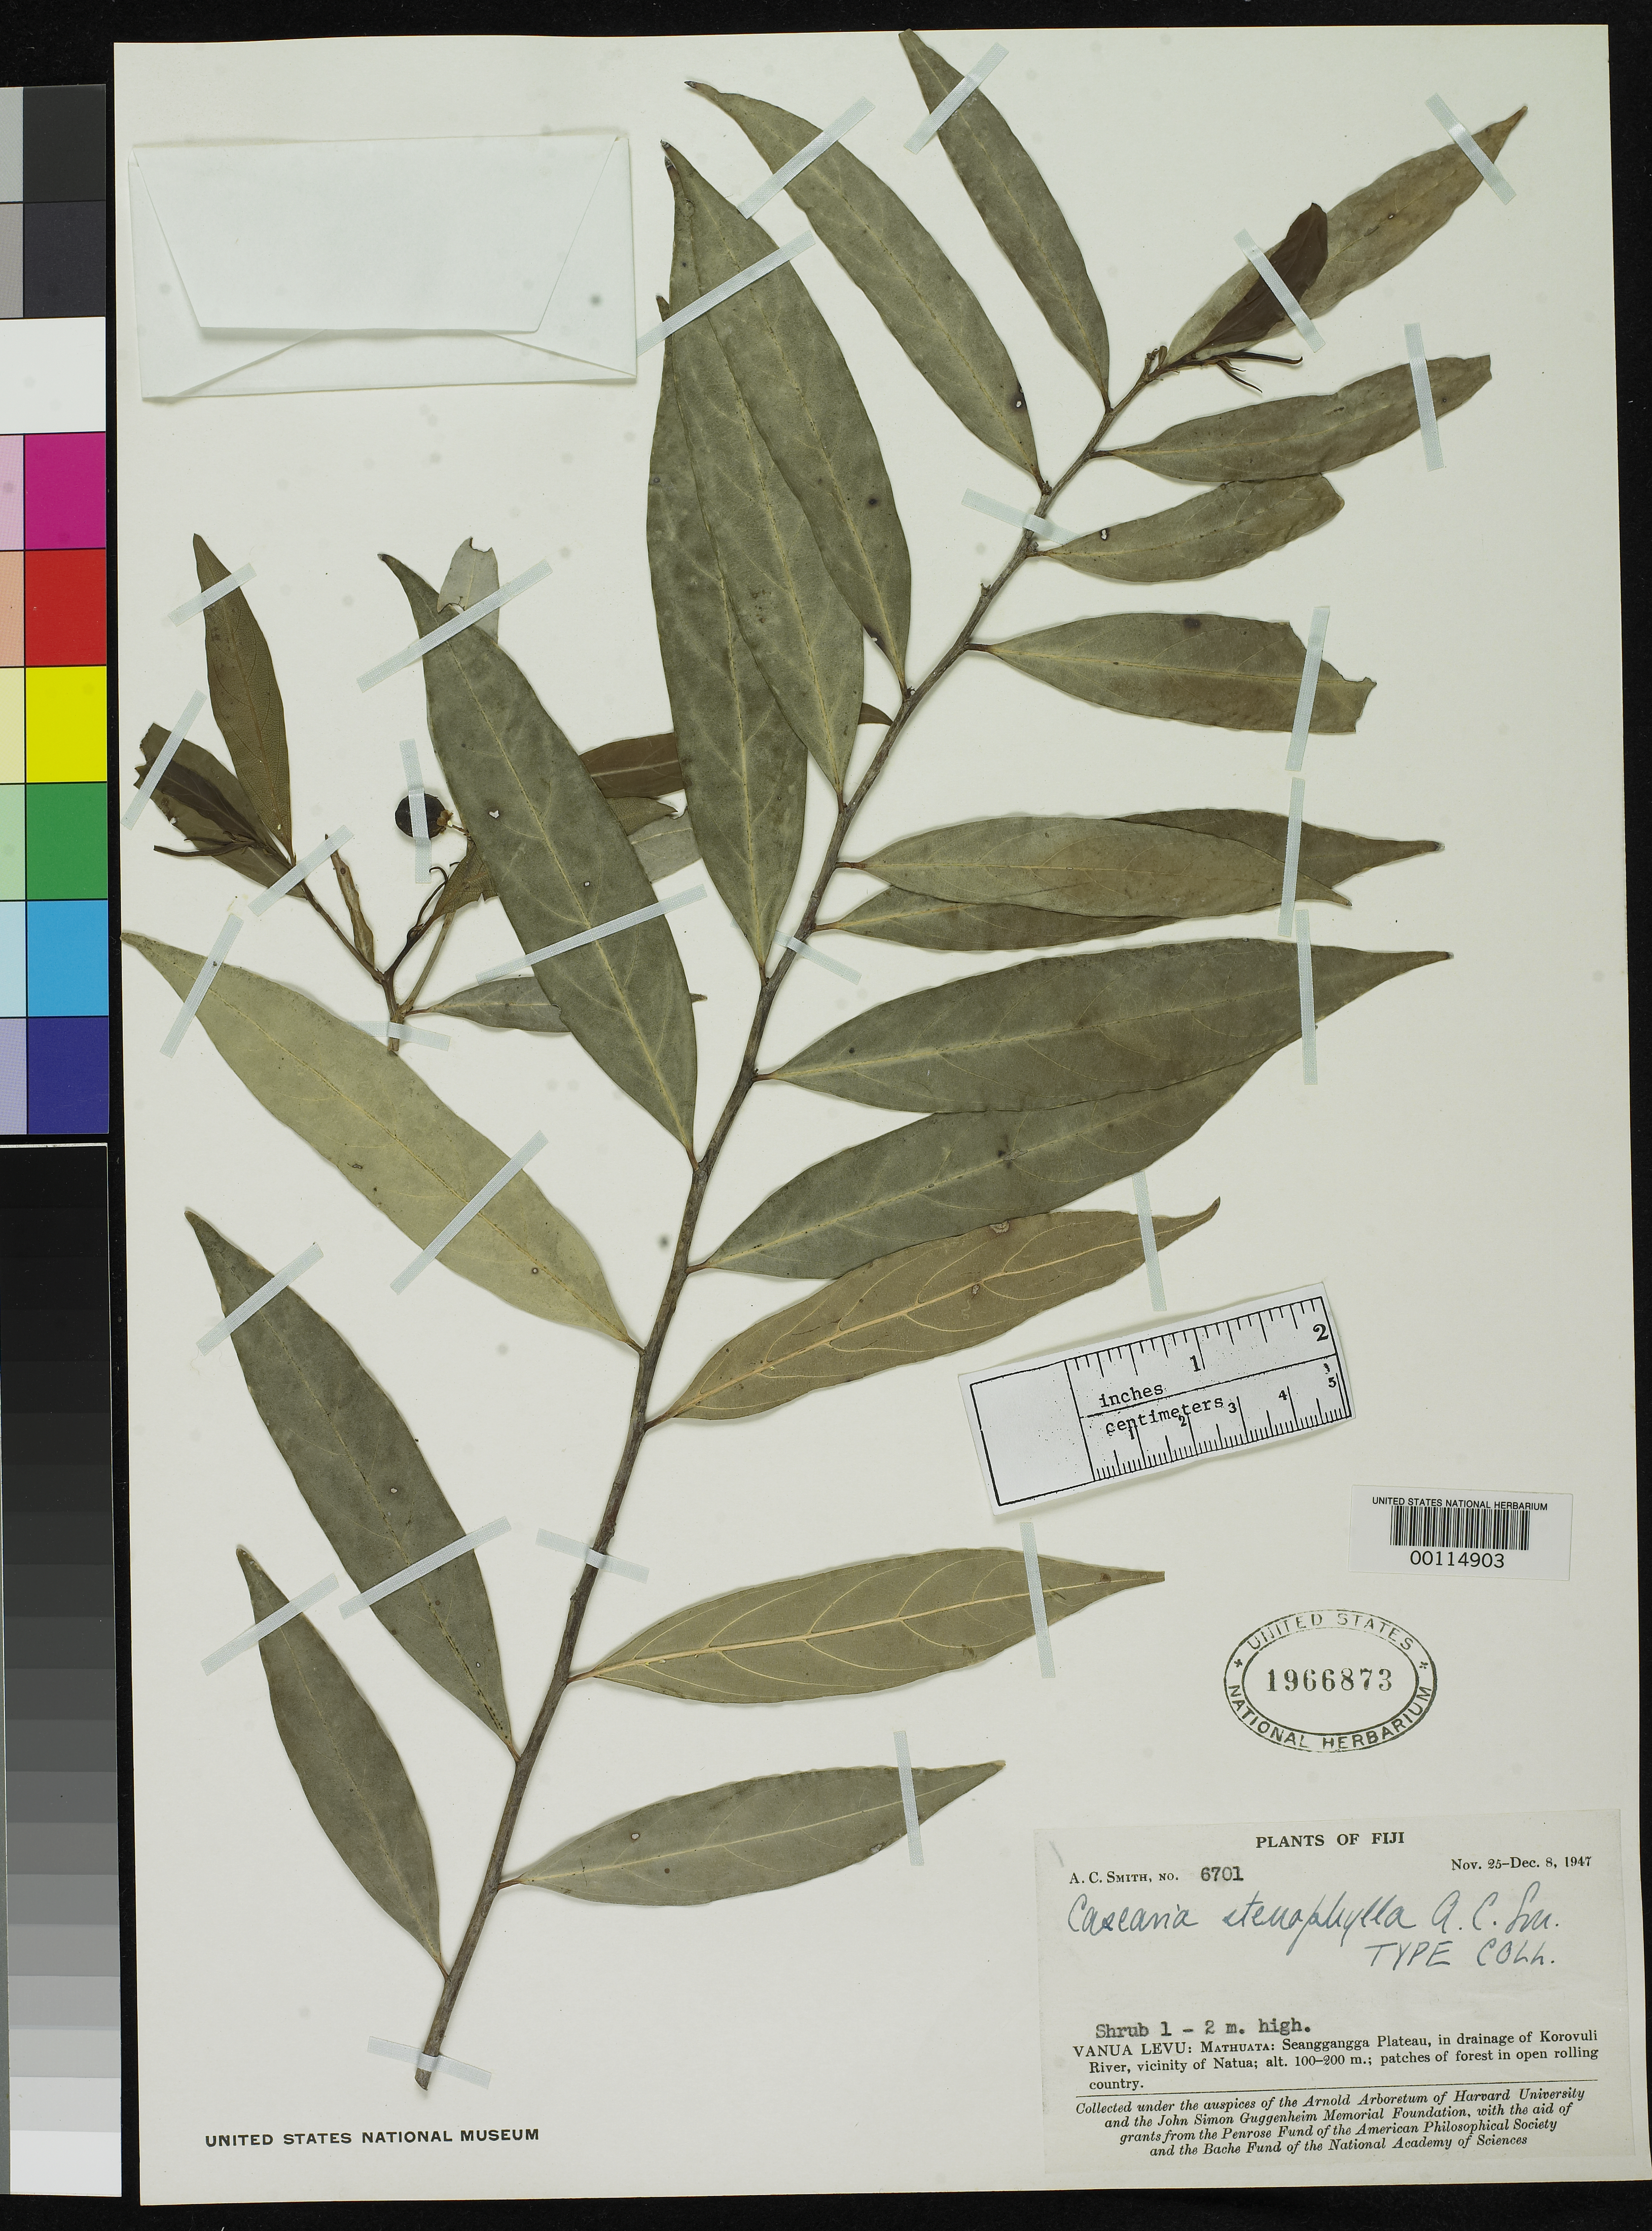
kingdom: Plantae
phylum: Tracheophyta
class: Magnoliopsida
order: Malpighiales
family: Salicaceae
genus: Casearia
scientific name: Casearia stenophylla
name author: A.C. Sm.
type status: Isotype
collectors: A. C. Smith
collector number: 6701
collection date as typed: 28 Nov 1947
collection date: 1947-11-28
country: Fiji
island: Macuata-i-wai [Mathuata-i-wai]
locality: Mathuata, Seanggangga plateau, Korovuli River, vicinity of Natua. [Vanua Levu Group]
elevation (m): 100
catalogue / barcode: US 1966873